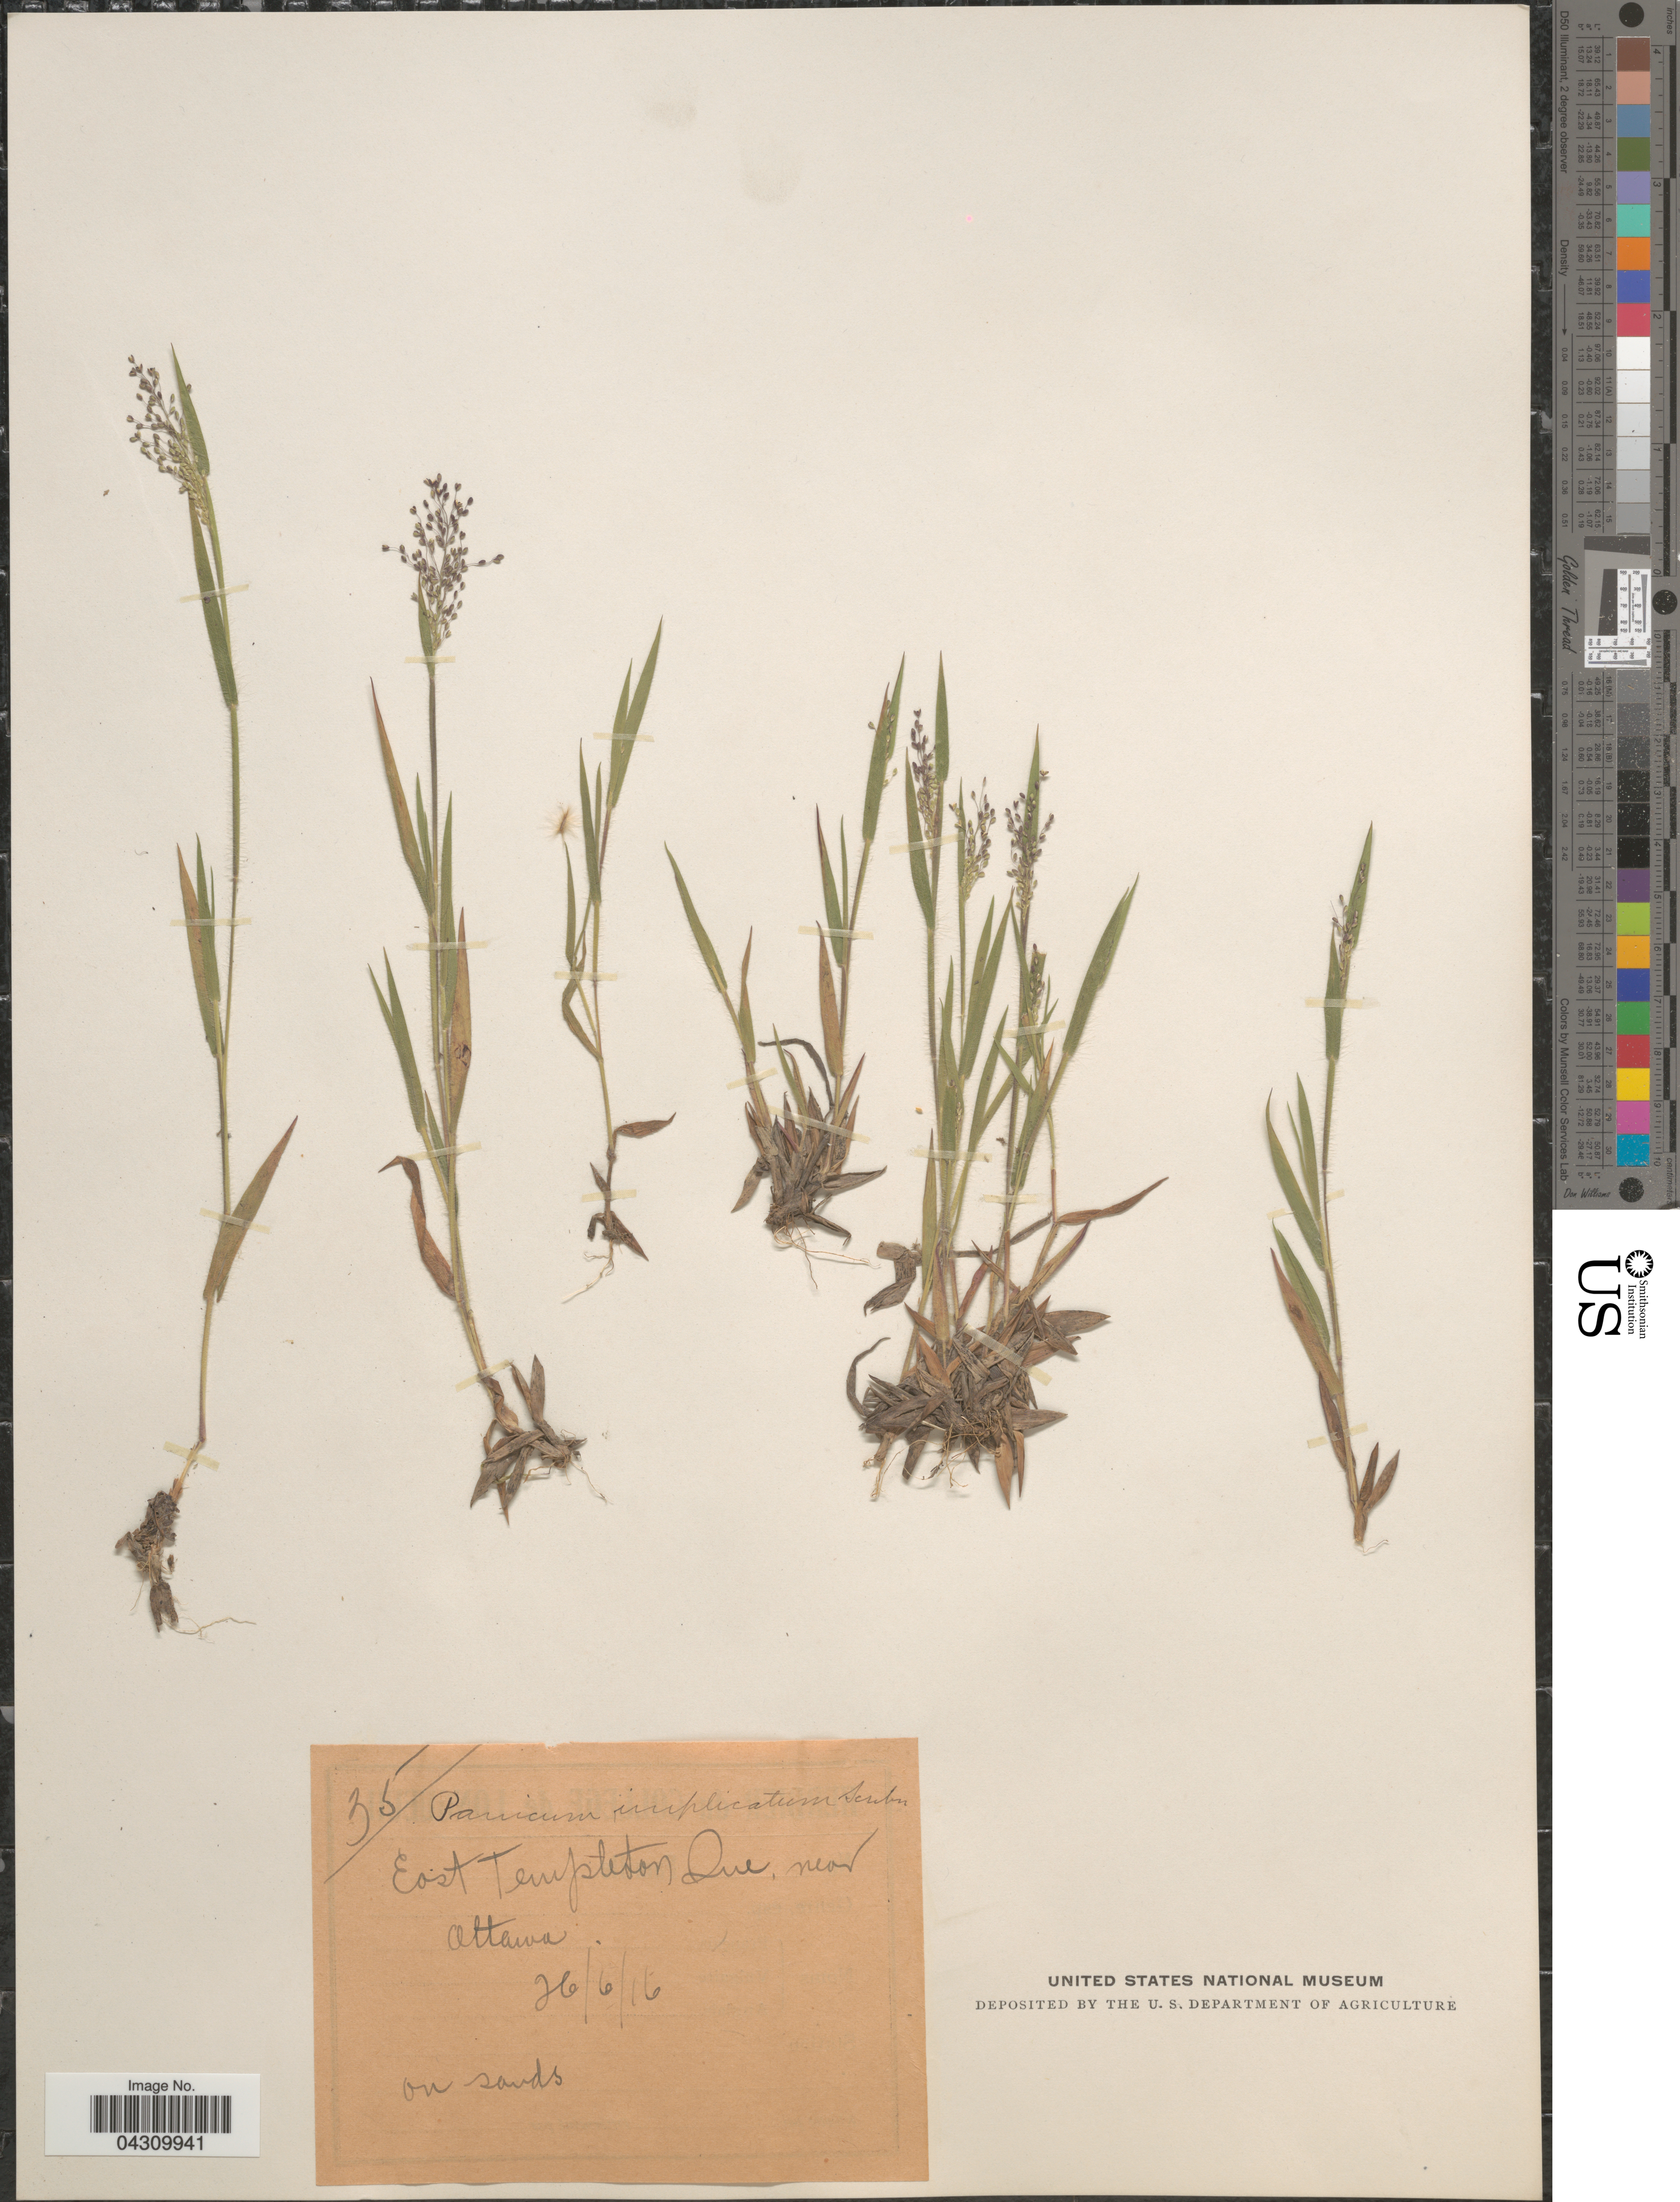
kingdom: Plantae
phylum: Tracheophyta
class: Liliopsida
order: Poales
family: Poaceae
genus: Dichanthelium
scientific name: Dichanthelium acuminatum var. acuminatum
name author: (Sw.) Gould & C.A. Clark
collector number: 35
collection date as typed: Transcribed d/m/y: 26/6/16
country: Canada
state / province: Quebec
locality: East Templeton, near Ottawa.